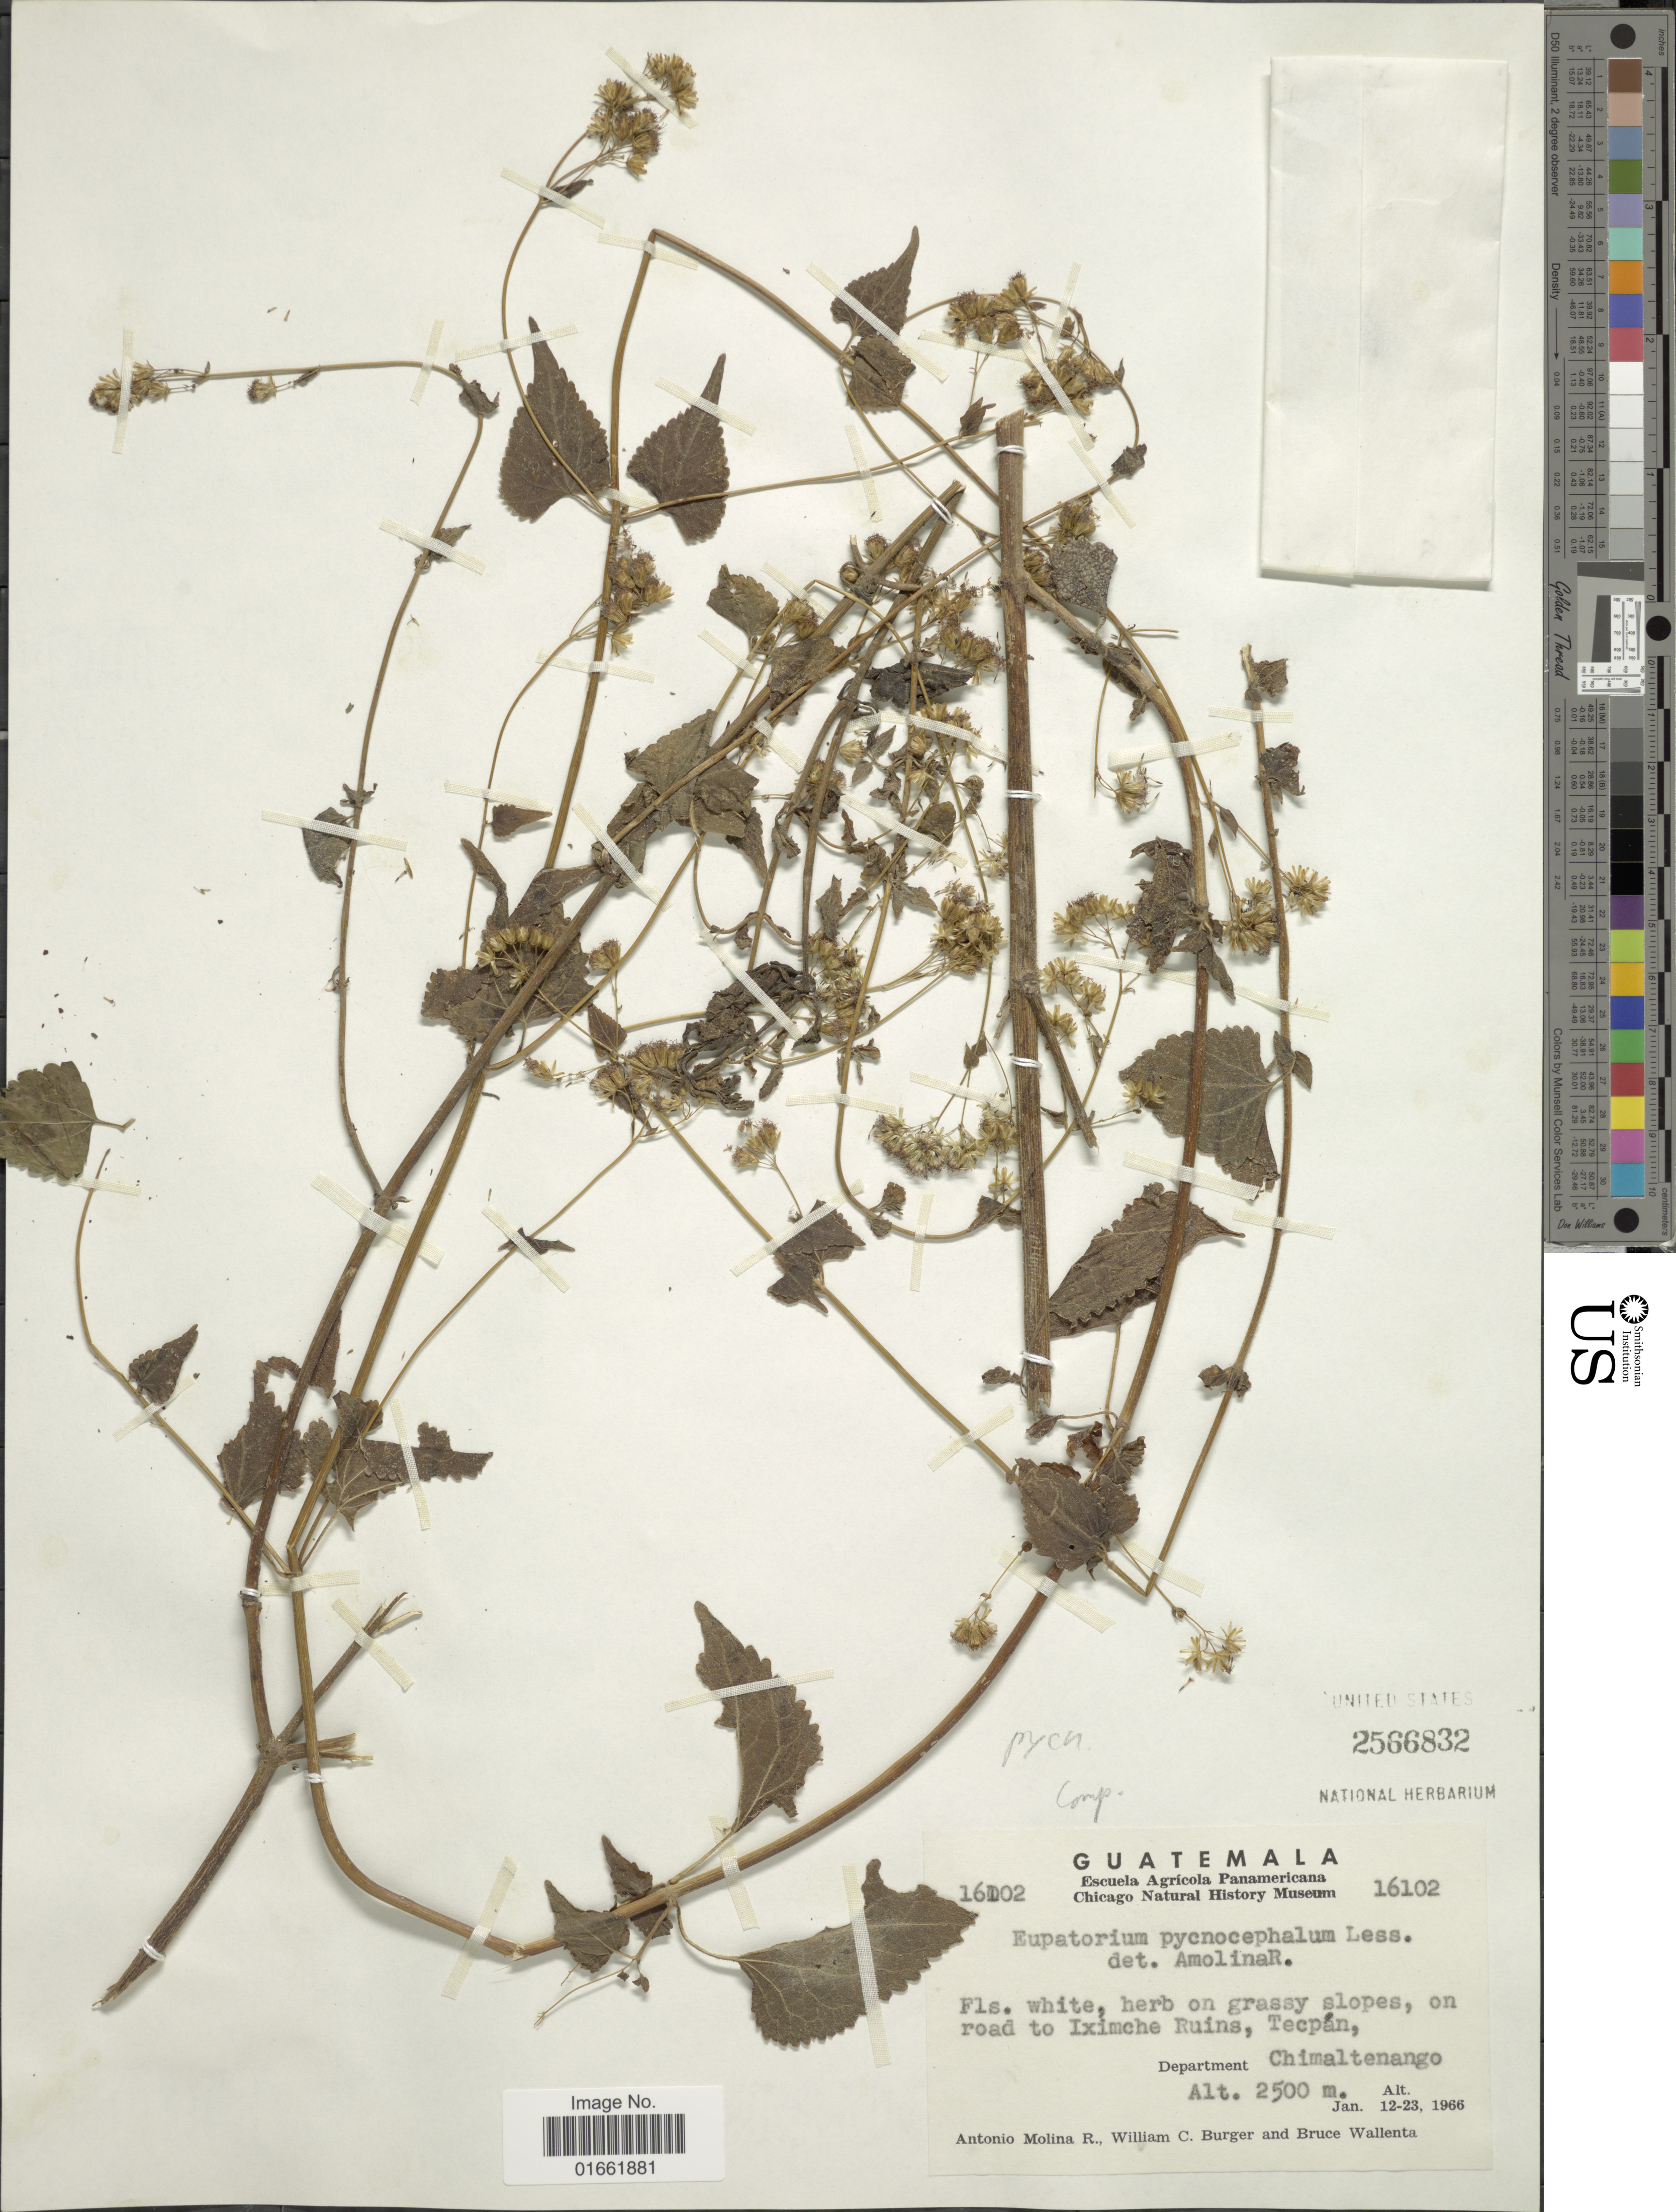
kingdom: Plantae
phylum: Tracheophyta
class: Magnoliopsida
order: Asterales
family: Asteraceae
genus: Fleischmannia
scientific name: Fleischmannia pycnocephala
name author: (Less.) R.M. King & H. Rob.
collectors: A. Molina R., W. Burger & B. Wallenta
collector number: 16102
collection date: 1966-01-12/1966-01-23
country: Guatemala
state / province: Chimaltenango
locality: On road to Iximche Ruins, Tecpán, Department Chimaltenango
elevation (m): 2500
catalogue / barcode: US 2566832